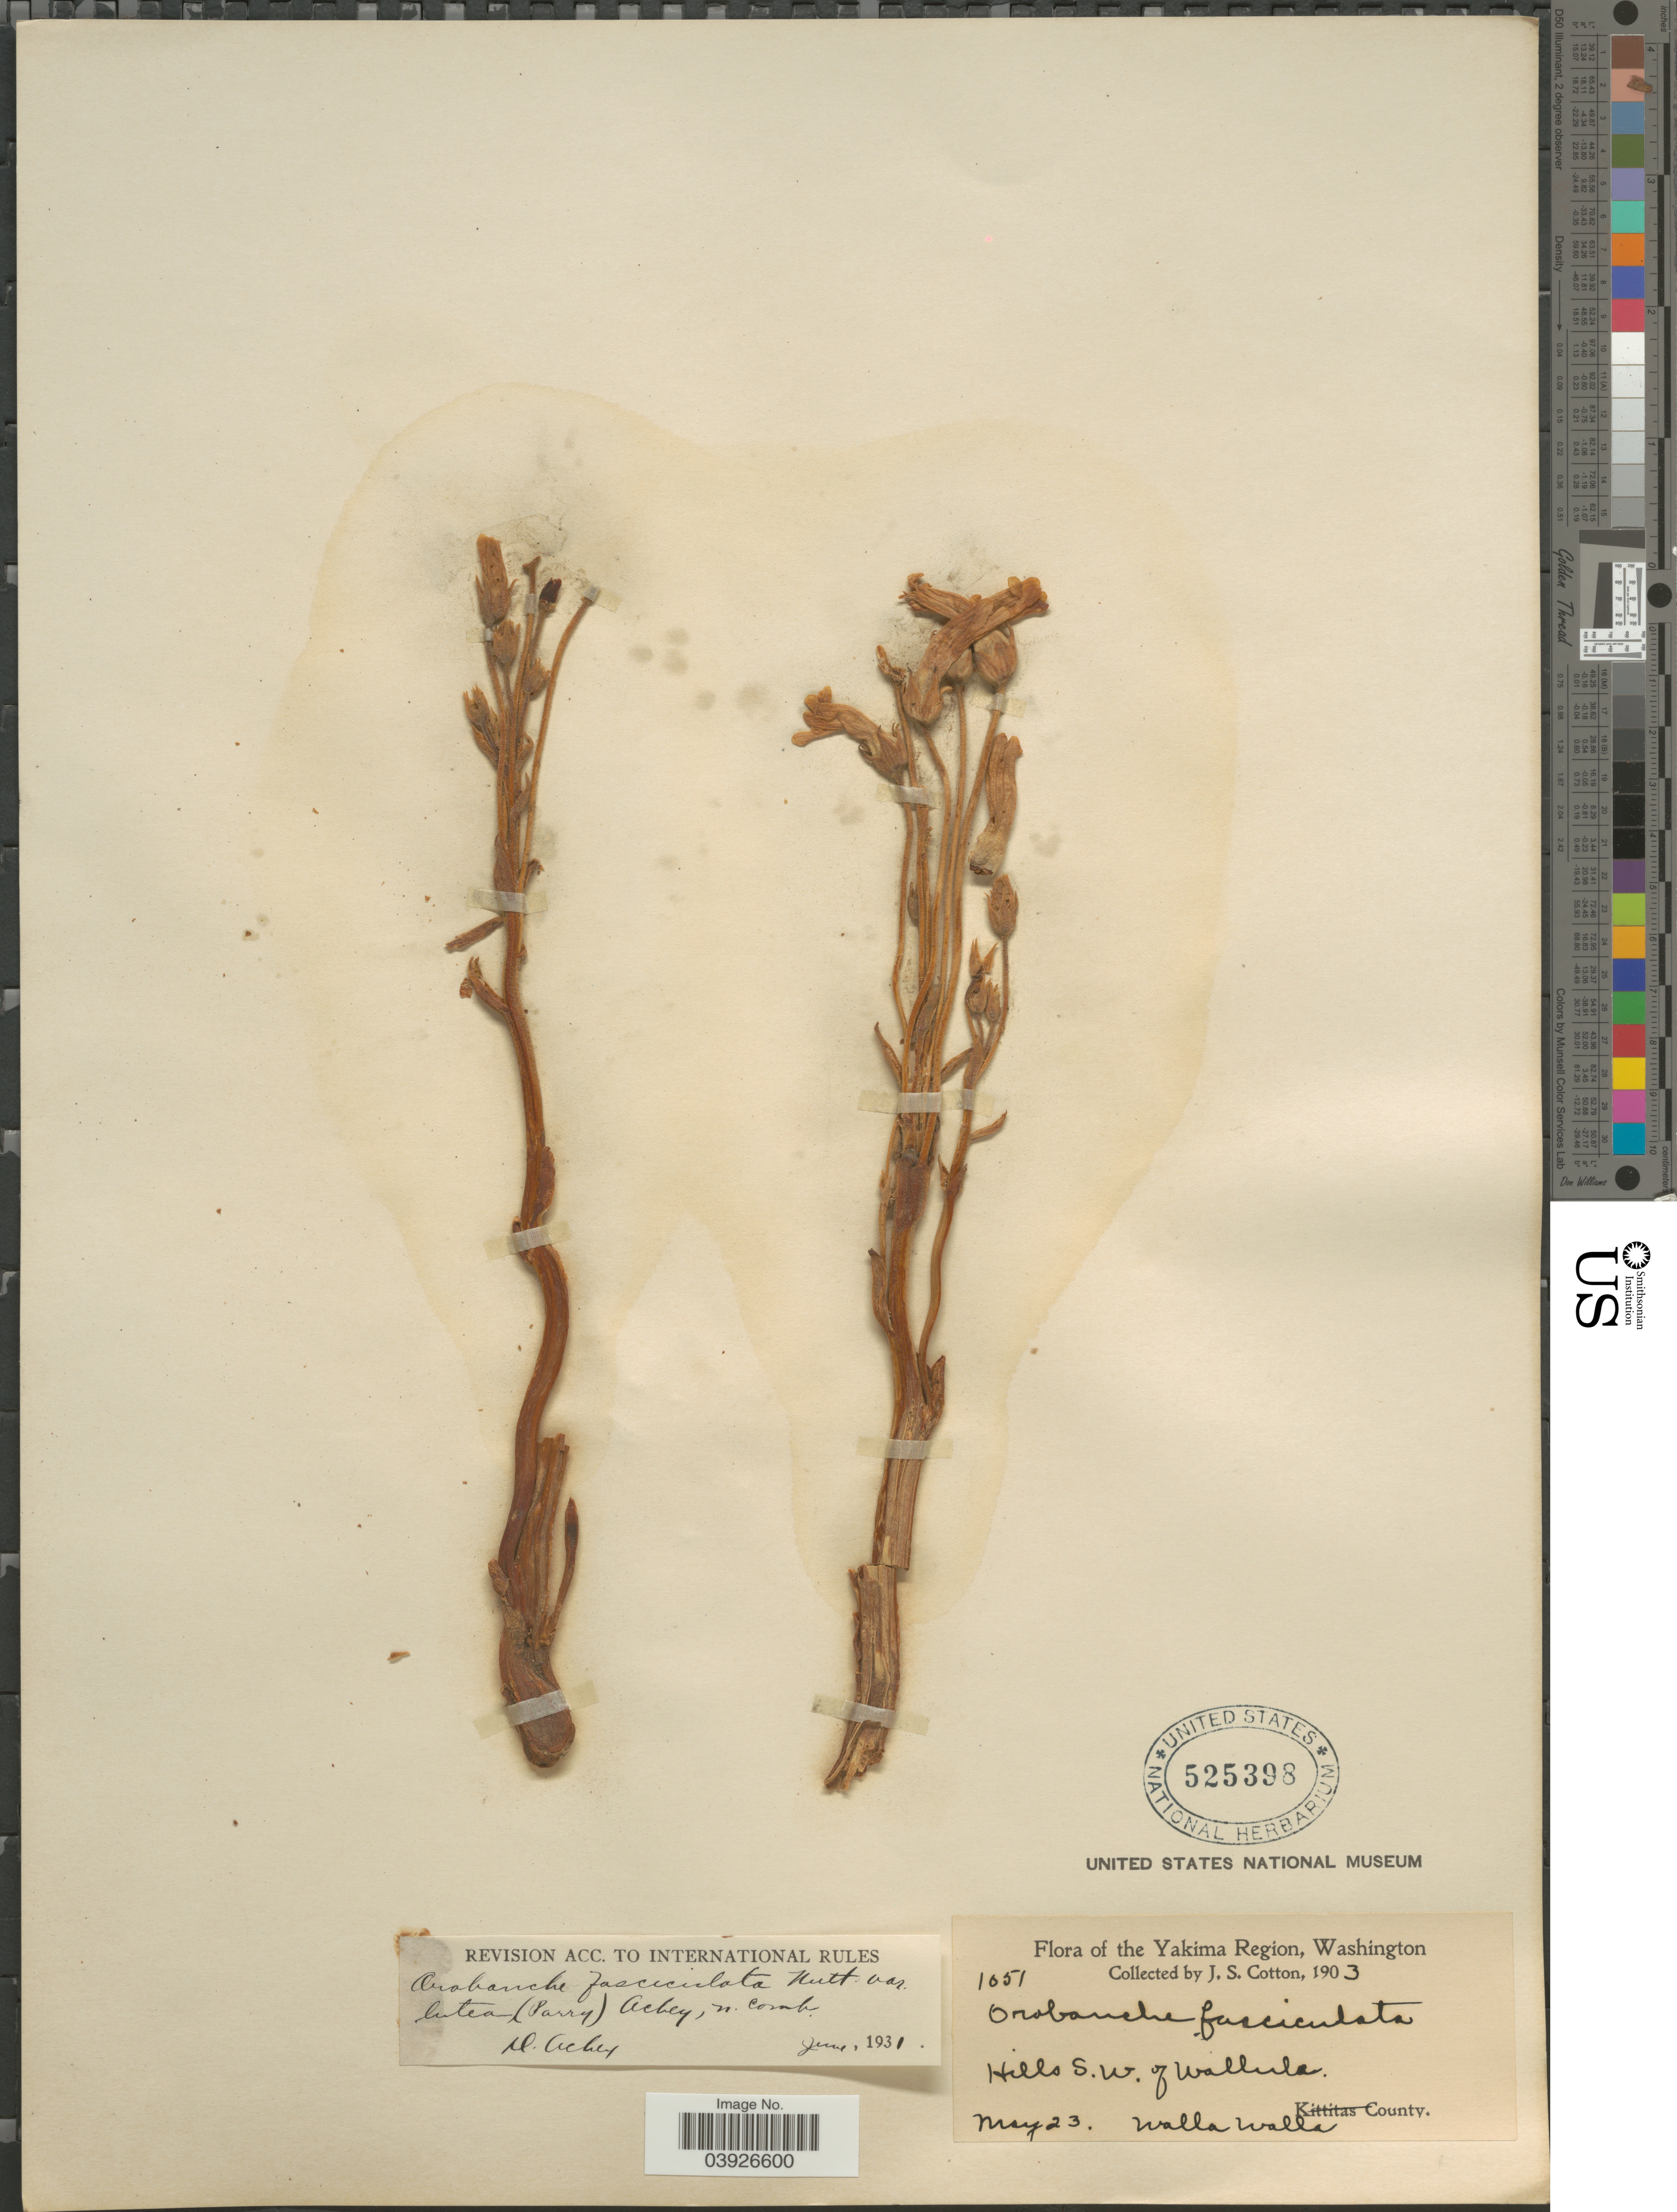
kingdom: Plantae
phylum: Tracheophyta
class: Magnoliopsida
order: Lamiales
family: Orobanchaceae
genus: Aphyllon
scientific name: Aphyllon fasciculatum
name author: (Nutt.) Torr. & A. Gray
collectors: J. S. Cotton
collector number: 1051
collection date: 1903-05-23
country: United States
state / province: Washington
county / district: Walla Walla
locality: The Yakima Region, Hills S.W. of Wallula. Walla Walla County.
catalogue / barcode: US 525398